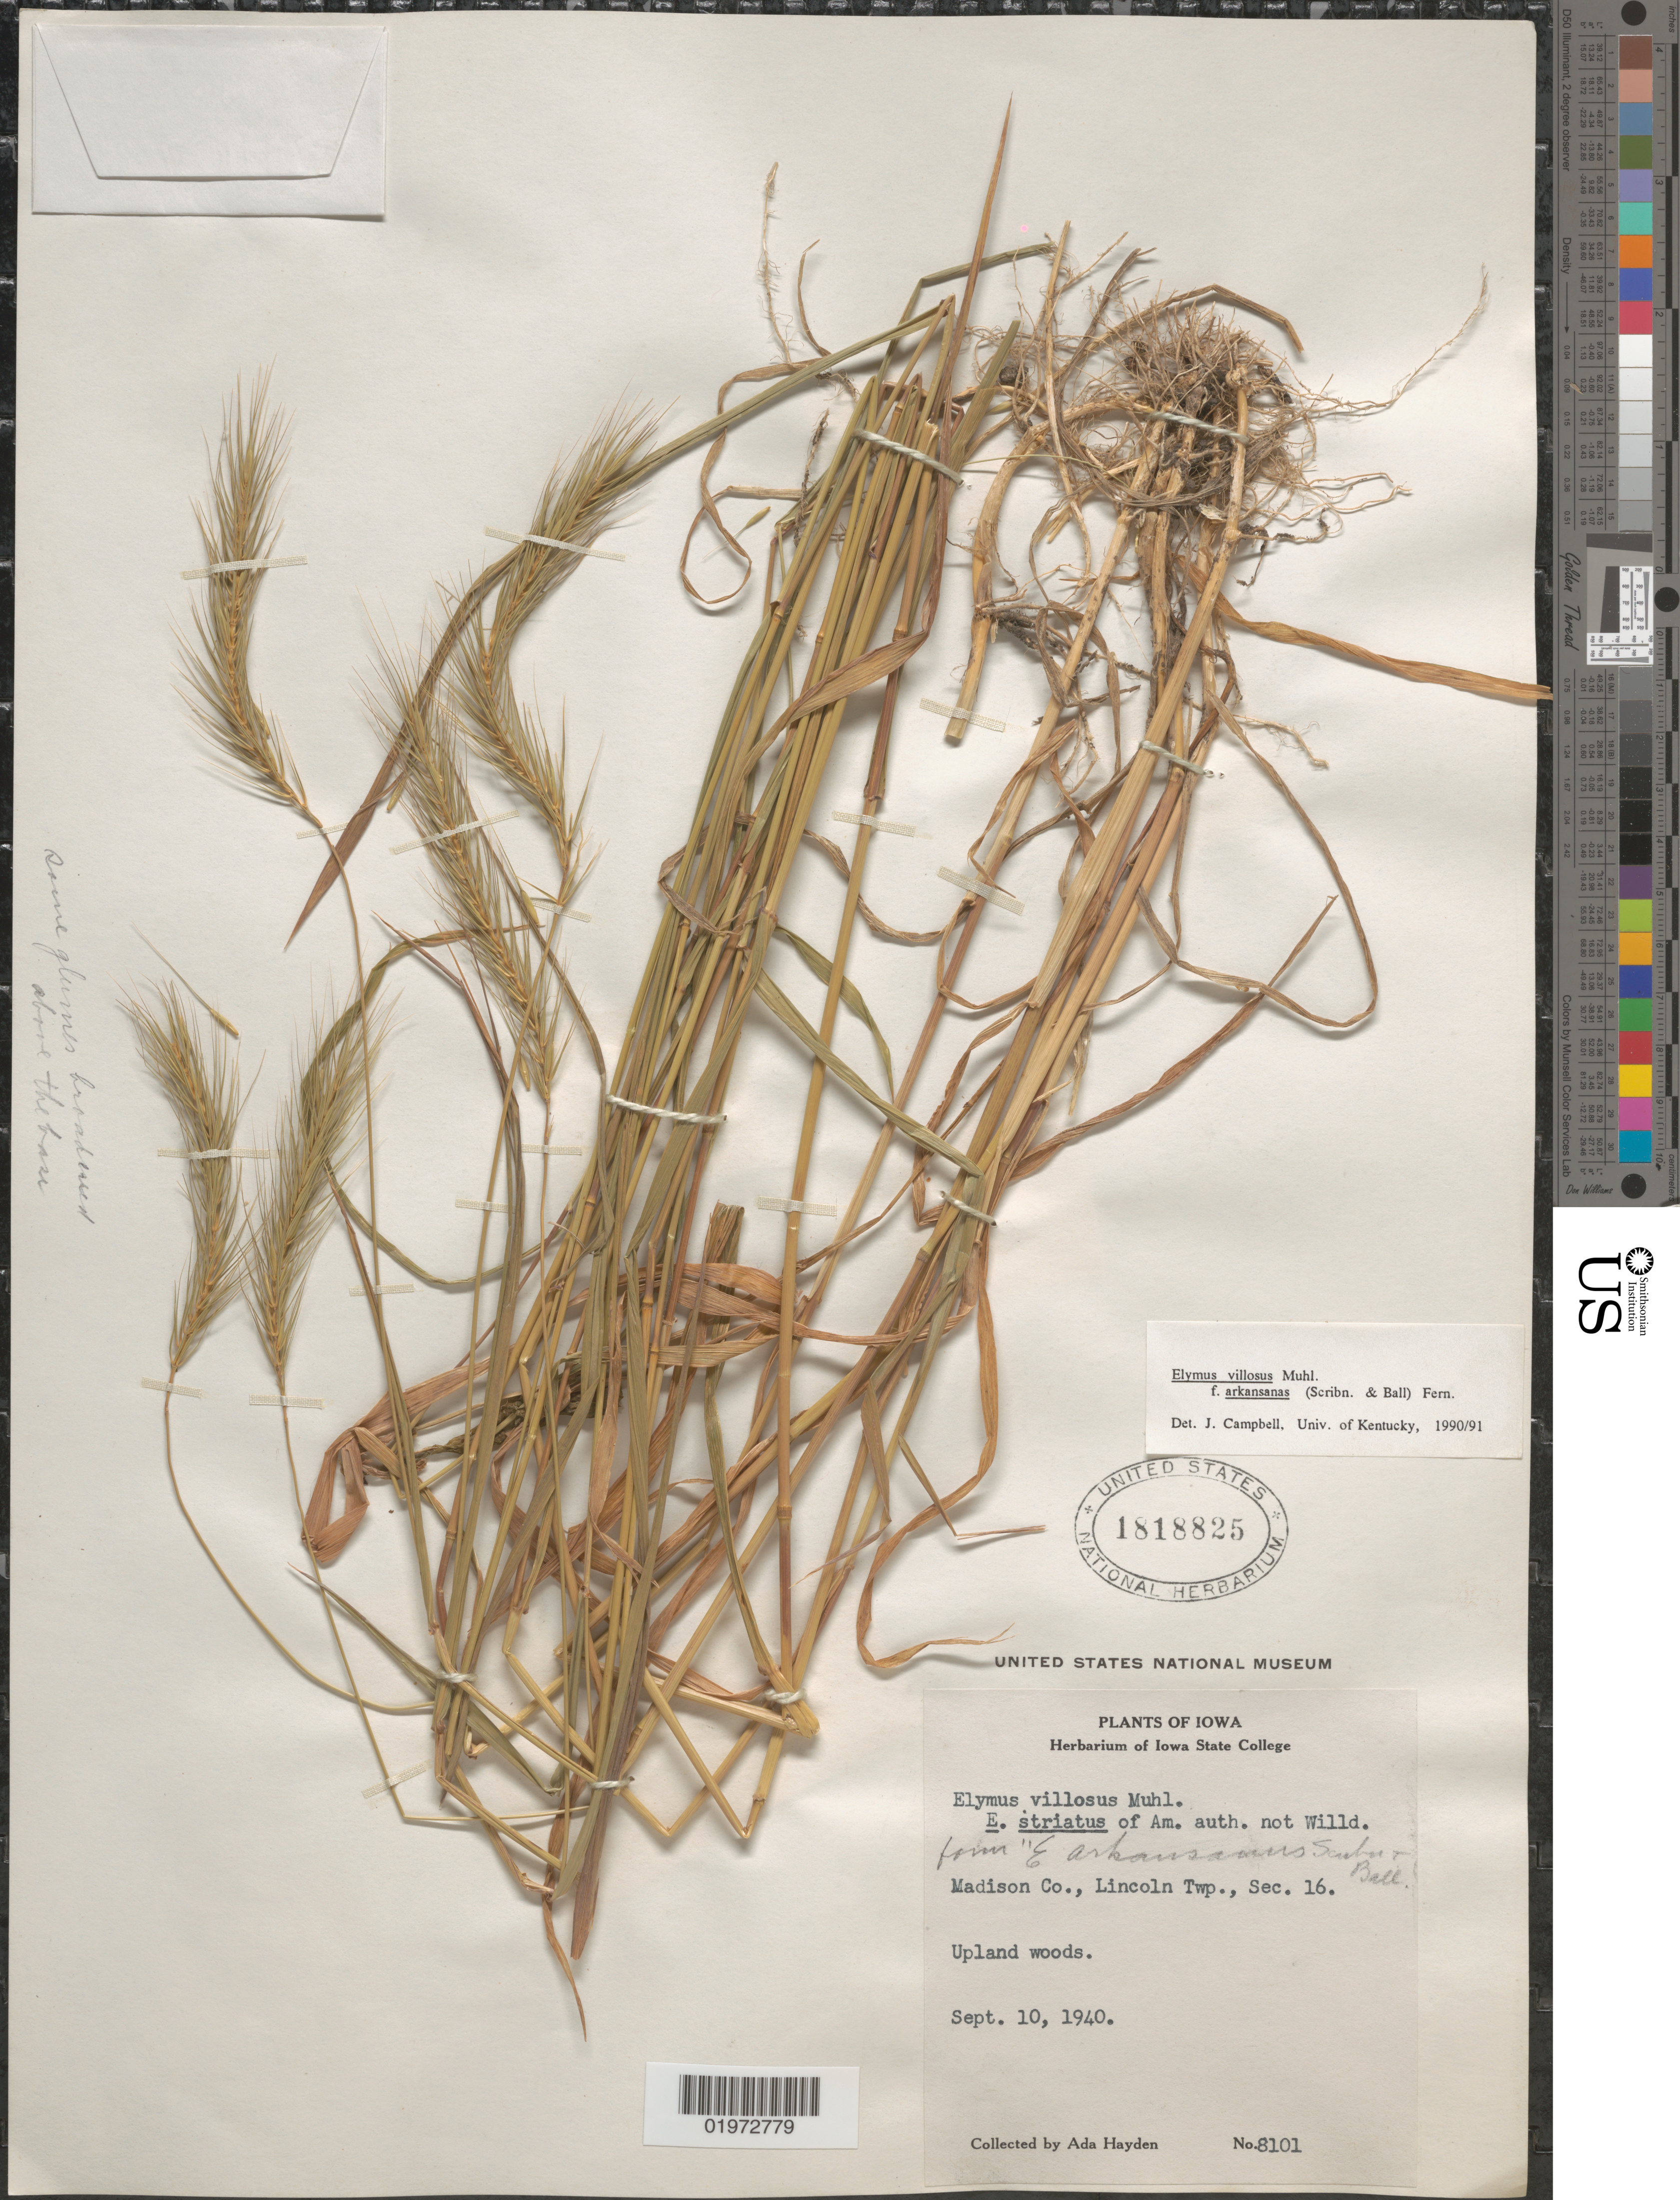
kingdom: Plantae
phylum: Tracheophyta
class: Liliopsida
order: Poales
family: Poaceae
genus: Elymus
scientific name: Elymus villosus var. arkansanus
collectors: Ada Hayden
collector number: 8101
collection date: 1940-09-10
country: United States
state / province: Iowa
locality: Madison Co., Lincoln Twp., Sec. 16. Upland woods.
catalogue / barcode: US 1818825